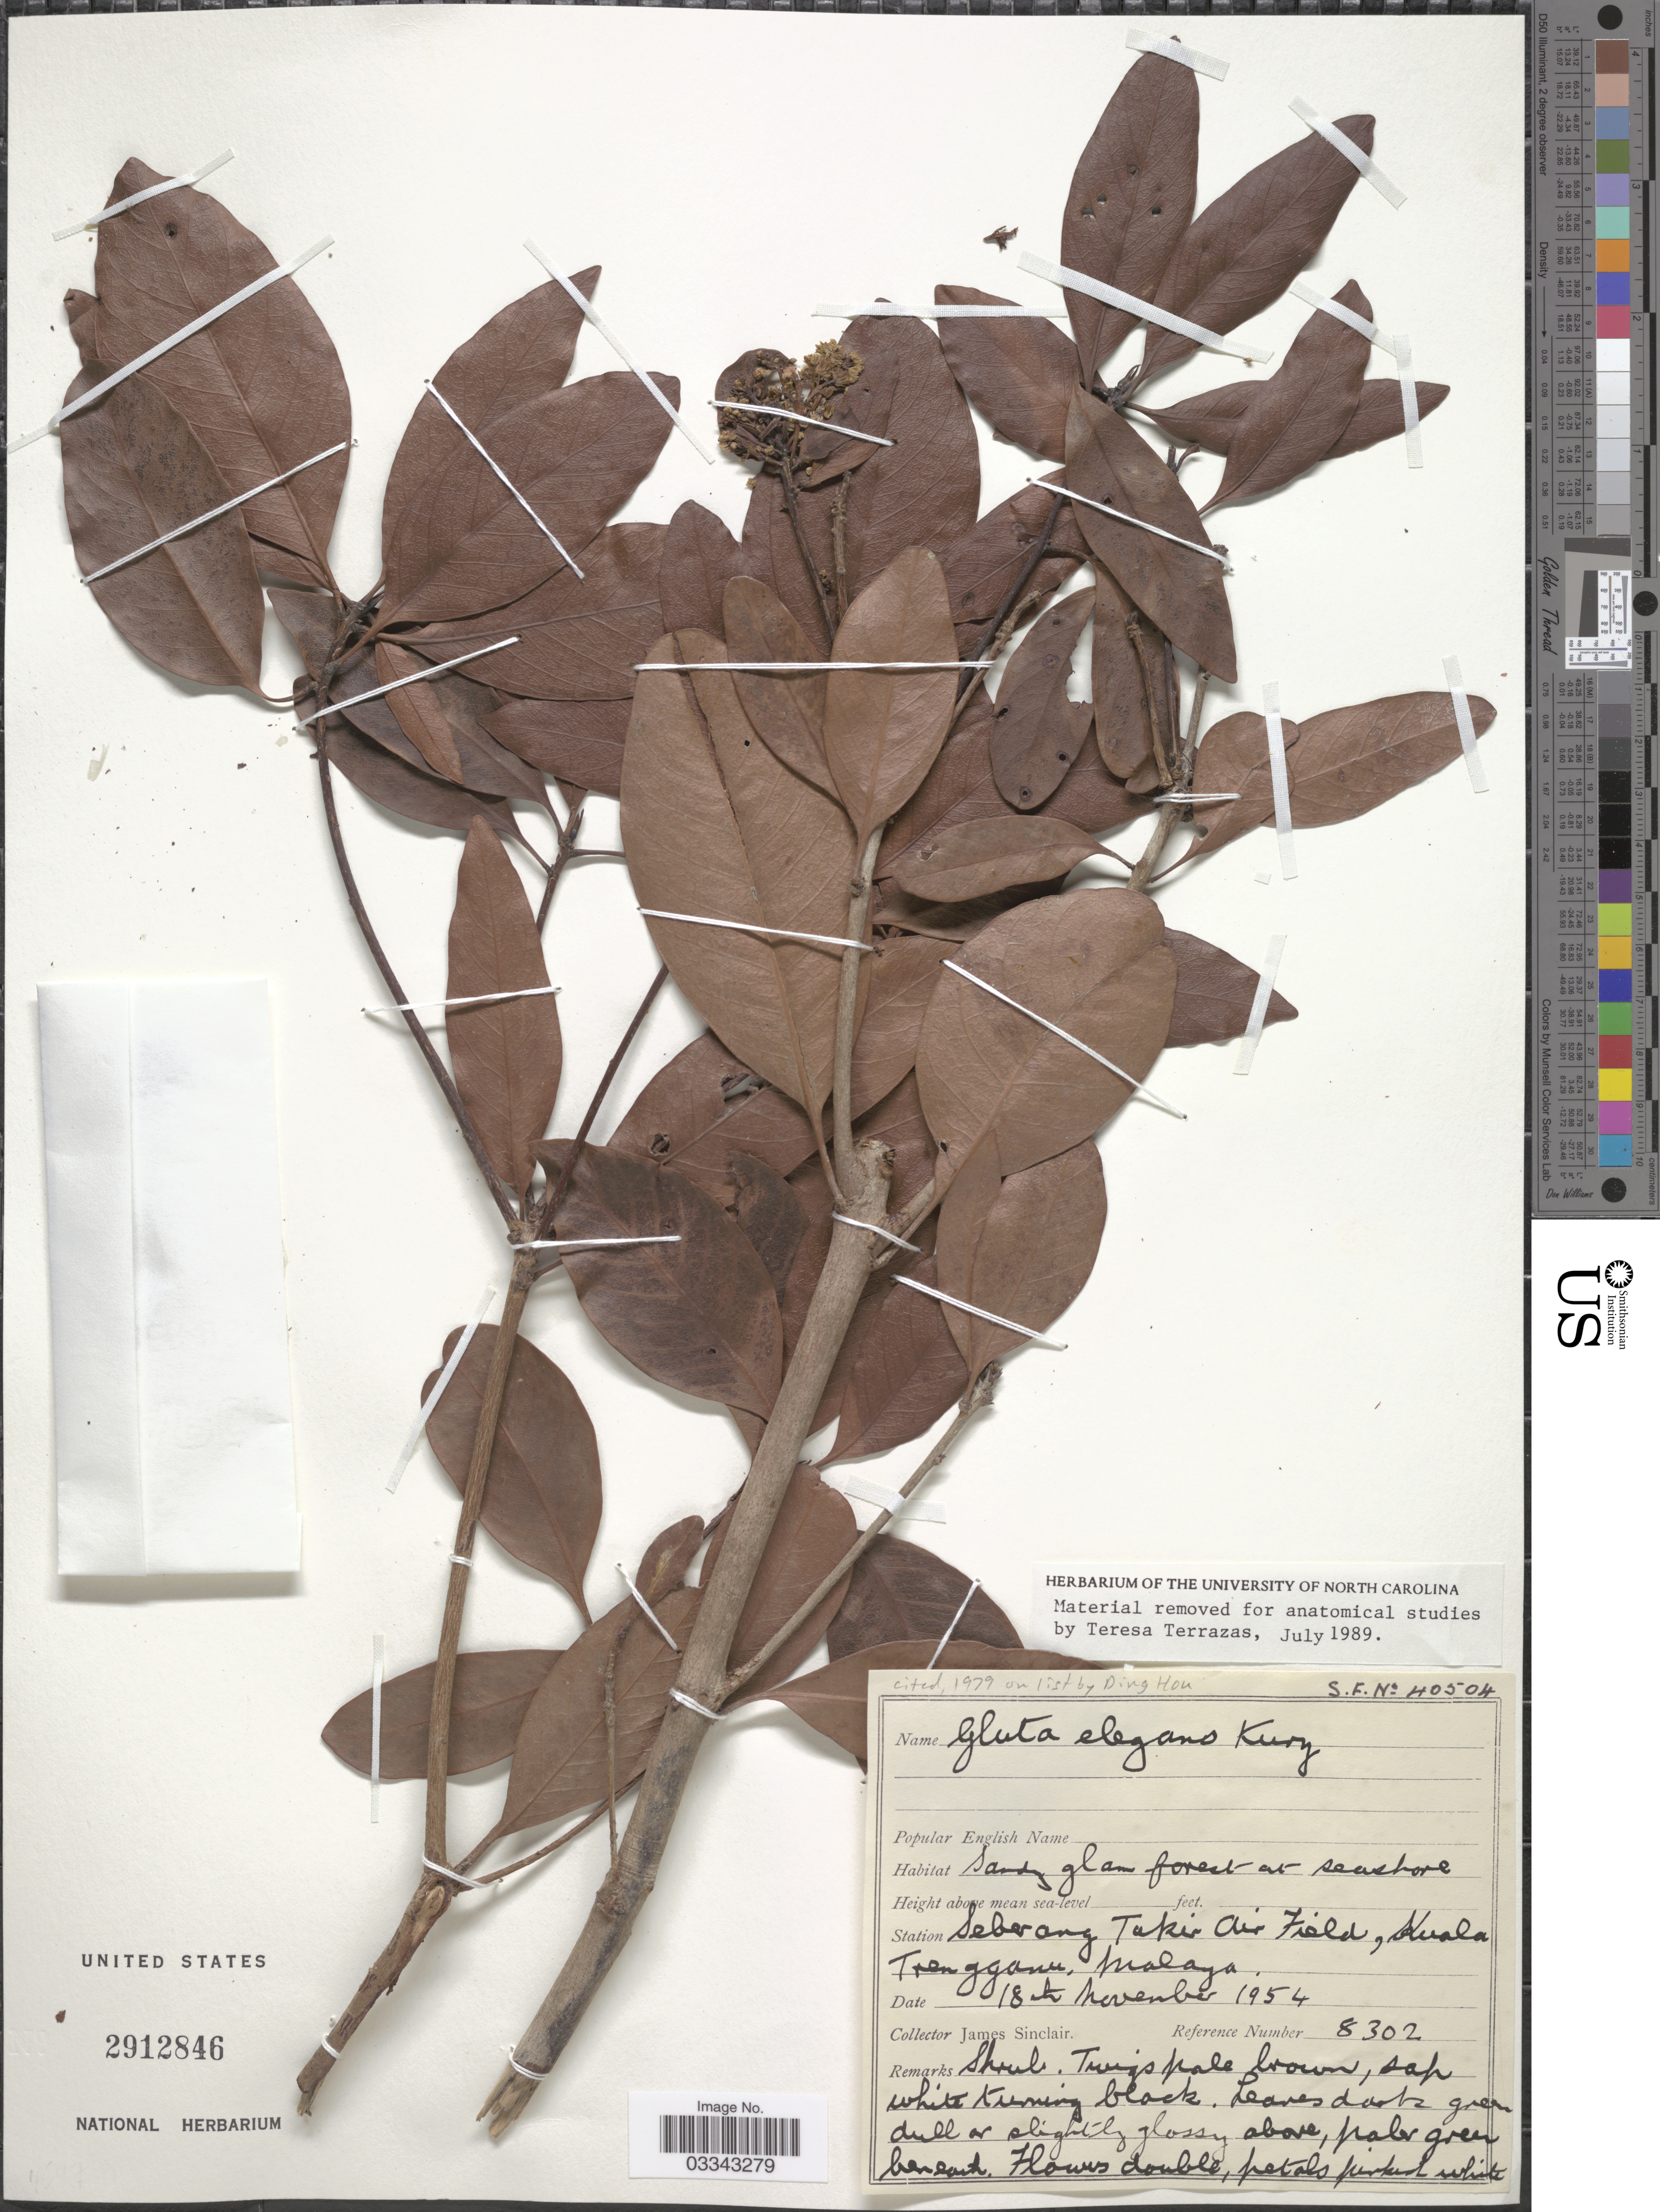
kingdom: Plantae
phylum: Tracheophyta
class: Magnoliopsida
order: Sapindales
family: Anacardiaceae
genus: Gluta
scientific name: Gluta elegans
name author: (Wall.) Kurz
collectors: J. Sinclair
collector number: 8302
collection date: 1954-11-18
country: Malaysia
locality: Station Seberang Takir Air Field, Kuala Trengganu, Malaya.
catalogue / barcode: US 2912846